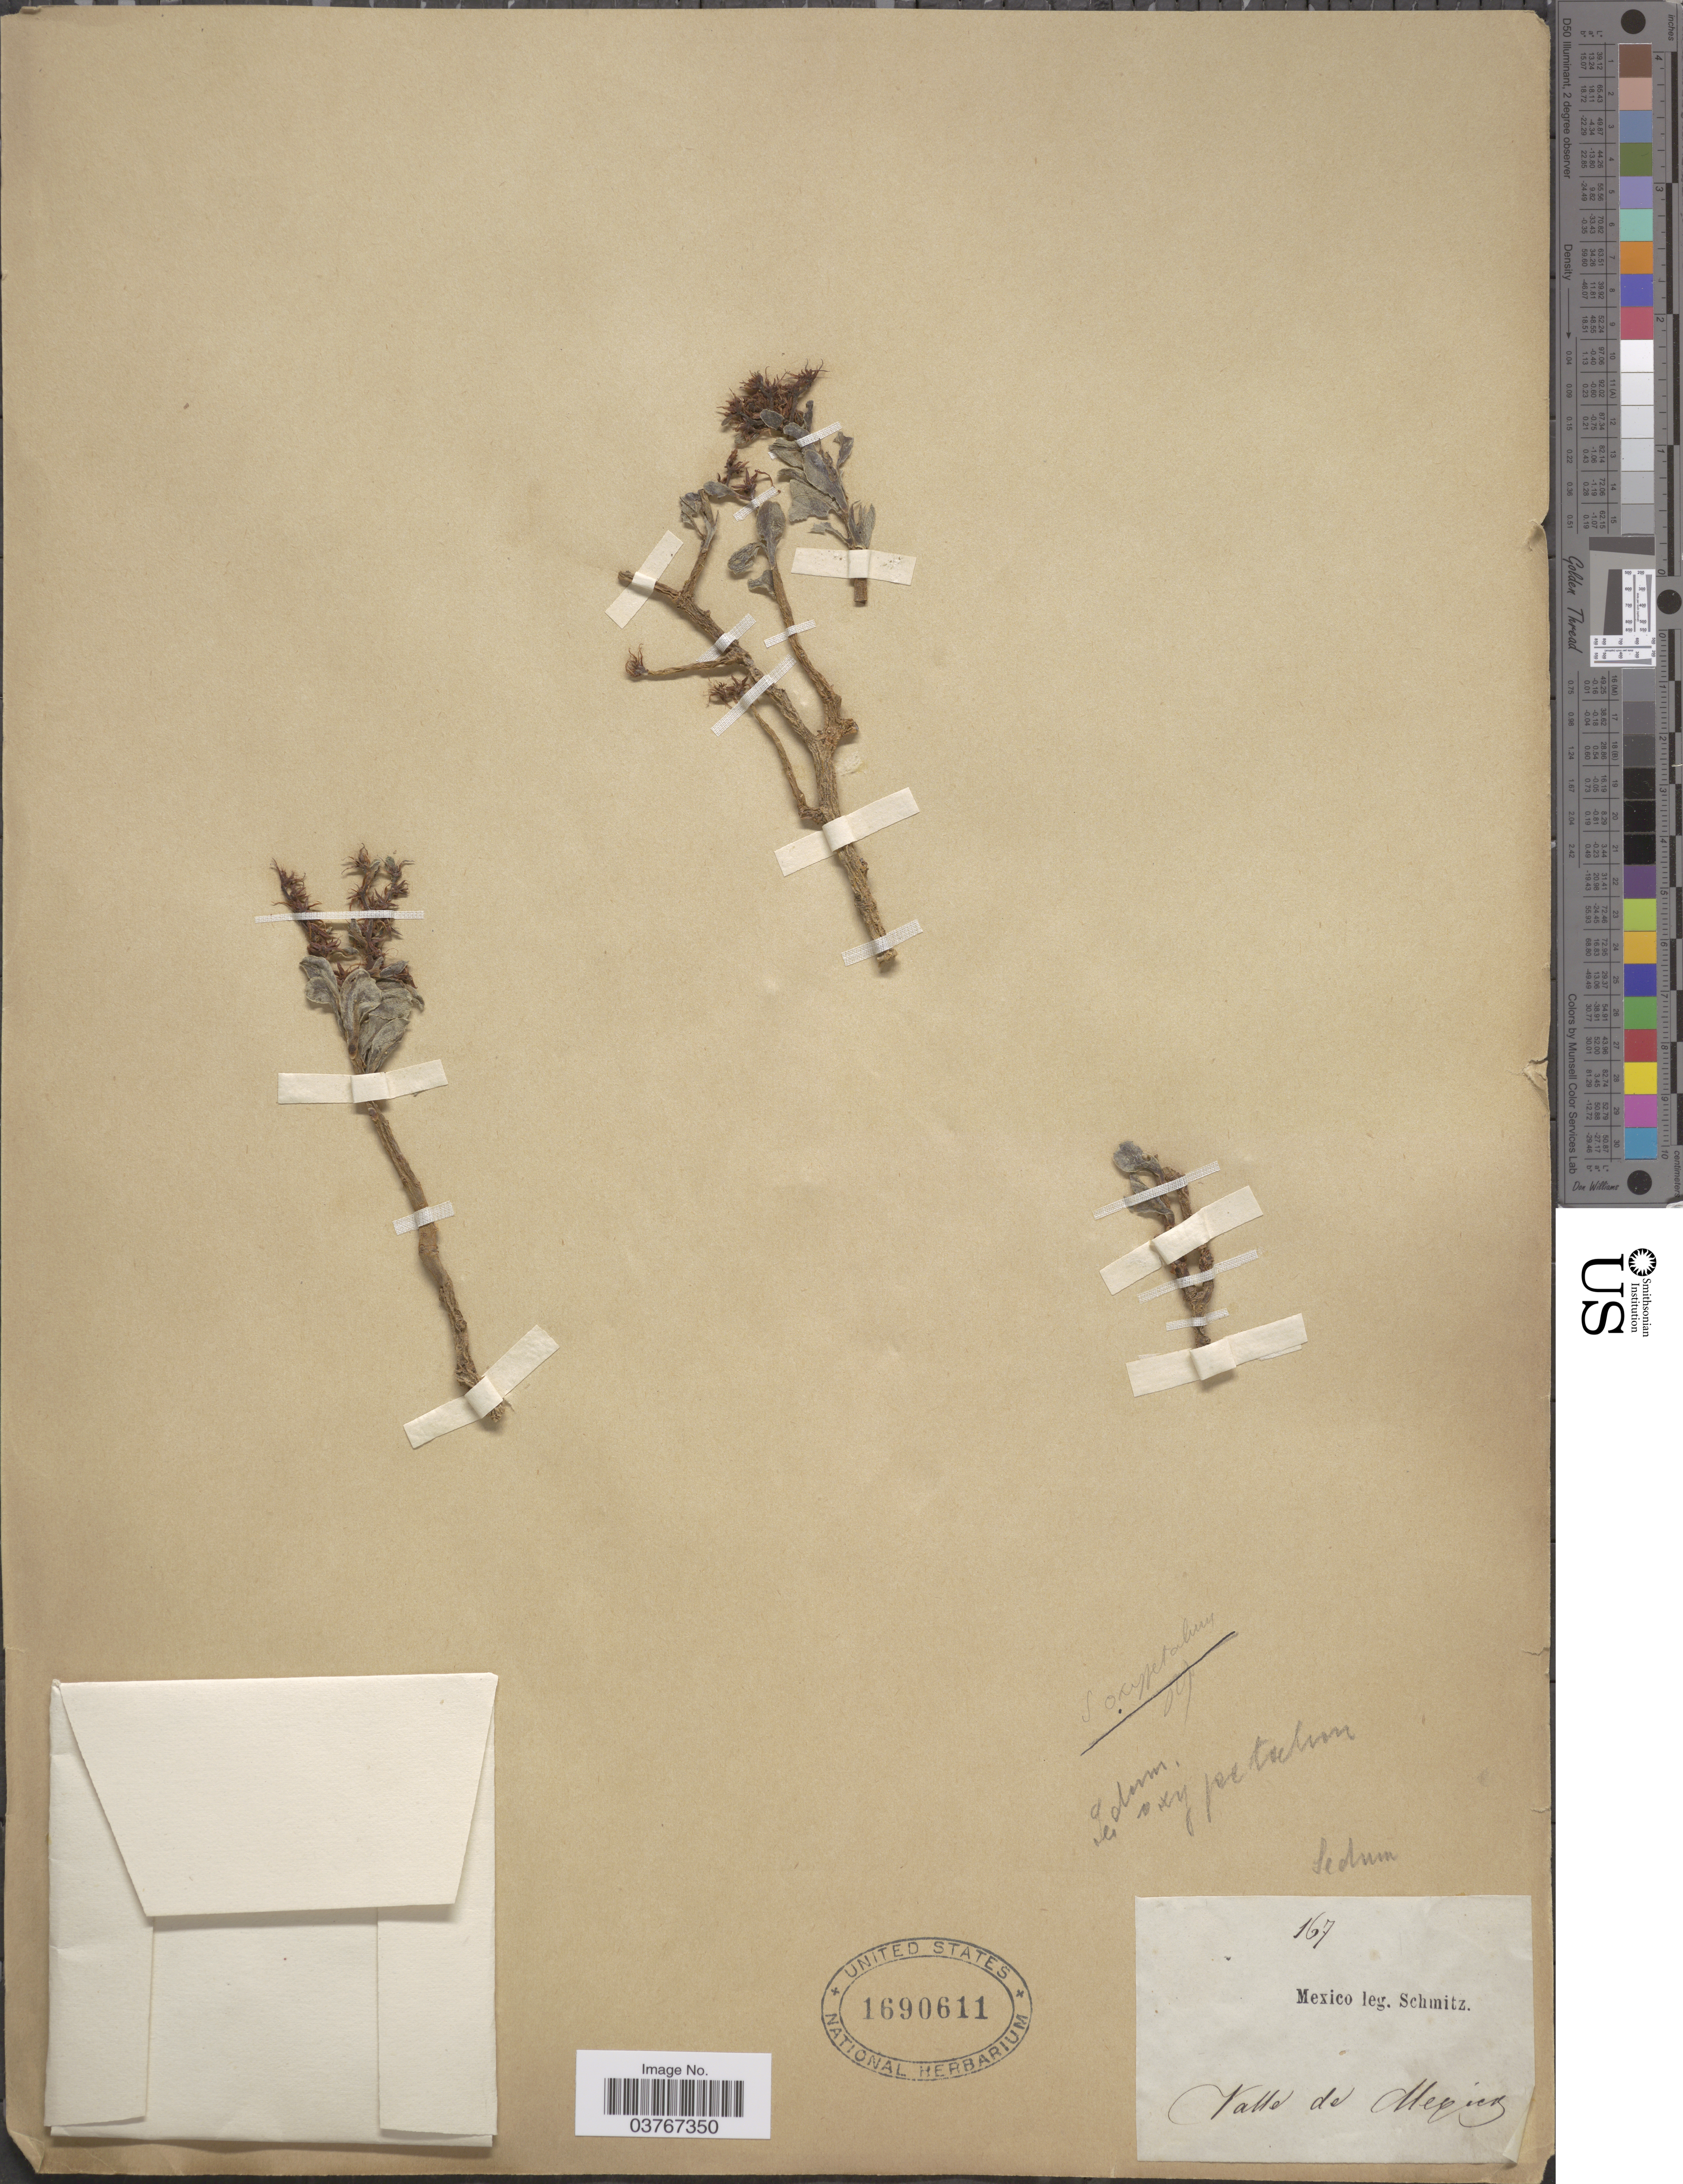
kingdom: Plantae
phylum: Tracheophyta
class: Magnoliopsida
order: Saxifragales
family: Crassulaceae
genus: Sedum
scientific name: Sedum oxypetalum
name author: Kunth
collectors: -. Schmitz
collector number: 167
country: Mexico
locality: Valle de Mexico.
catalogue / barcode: US 1690611